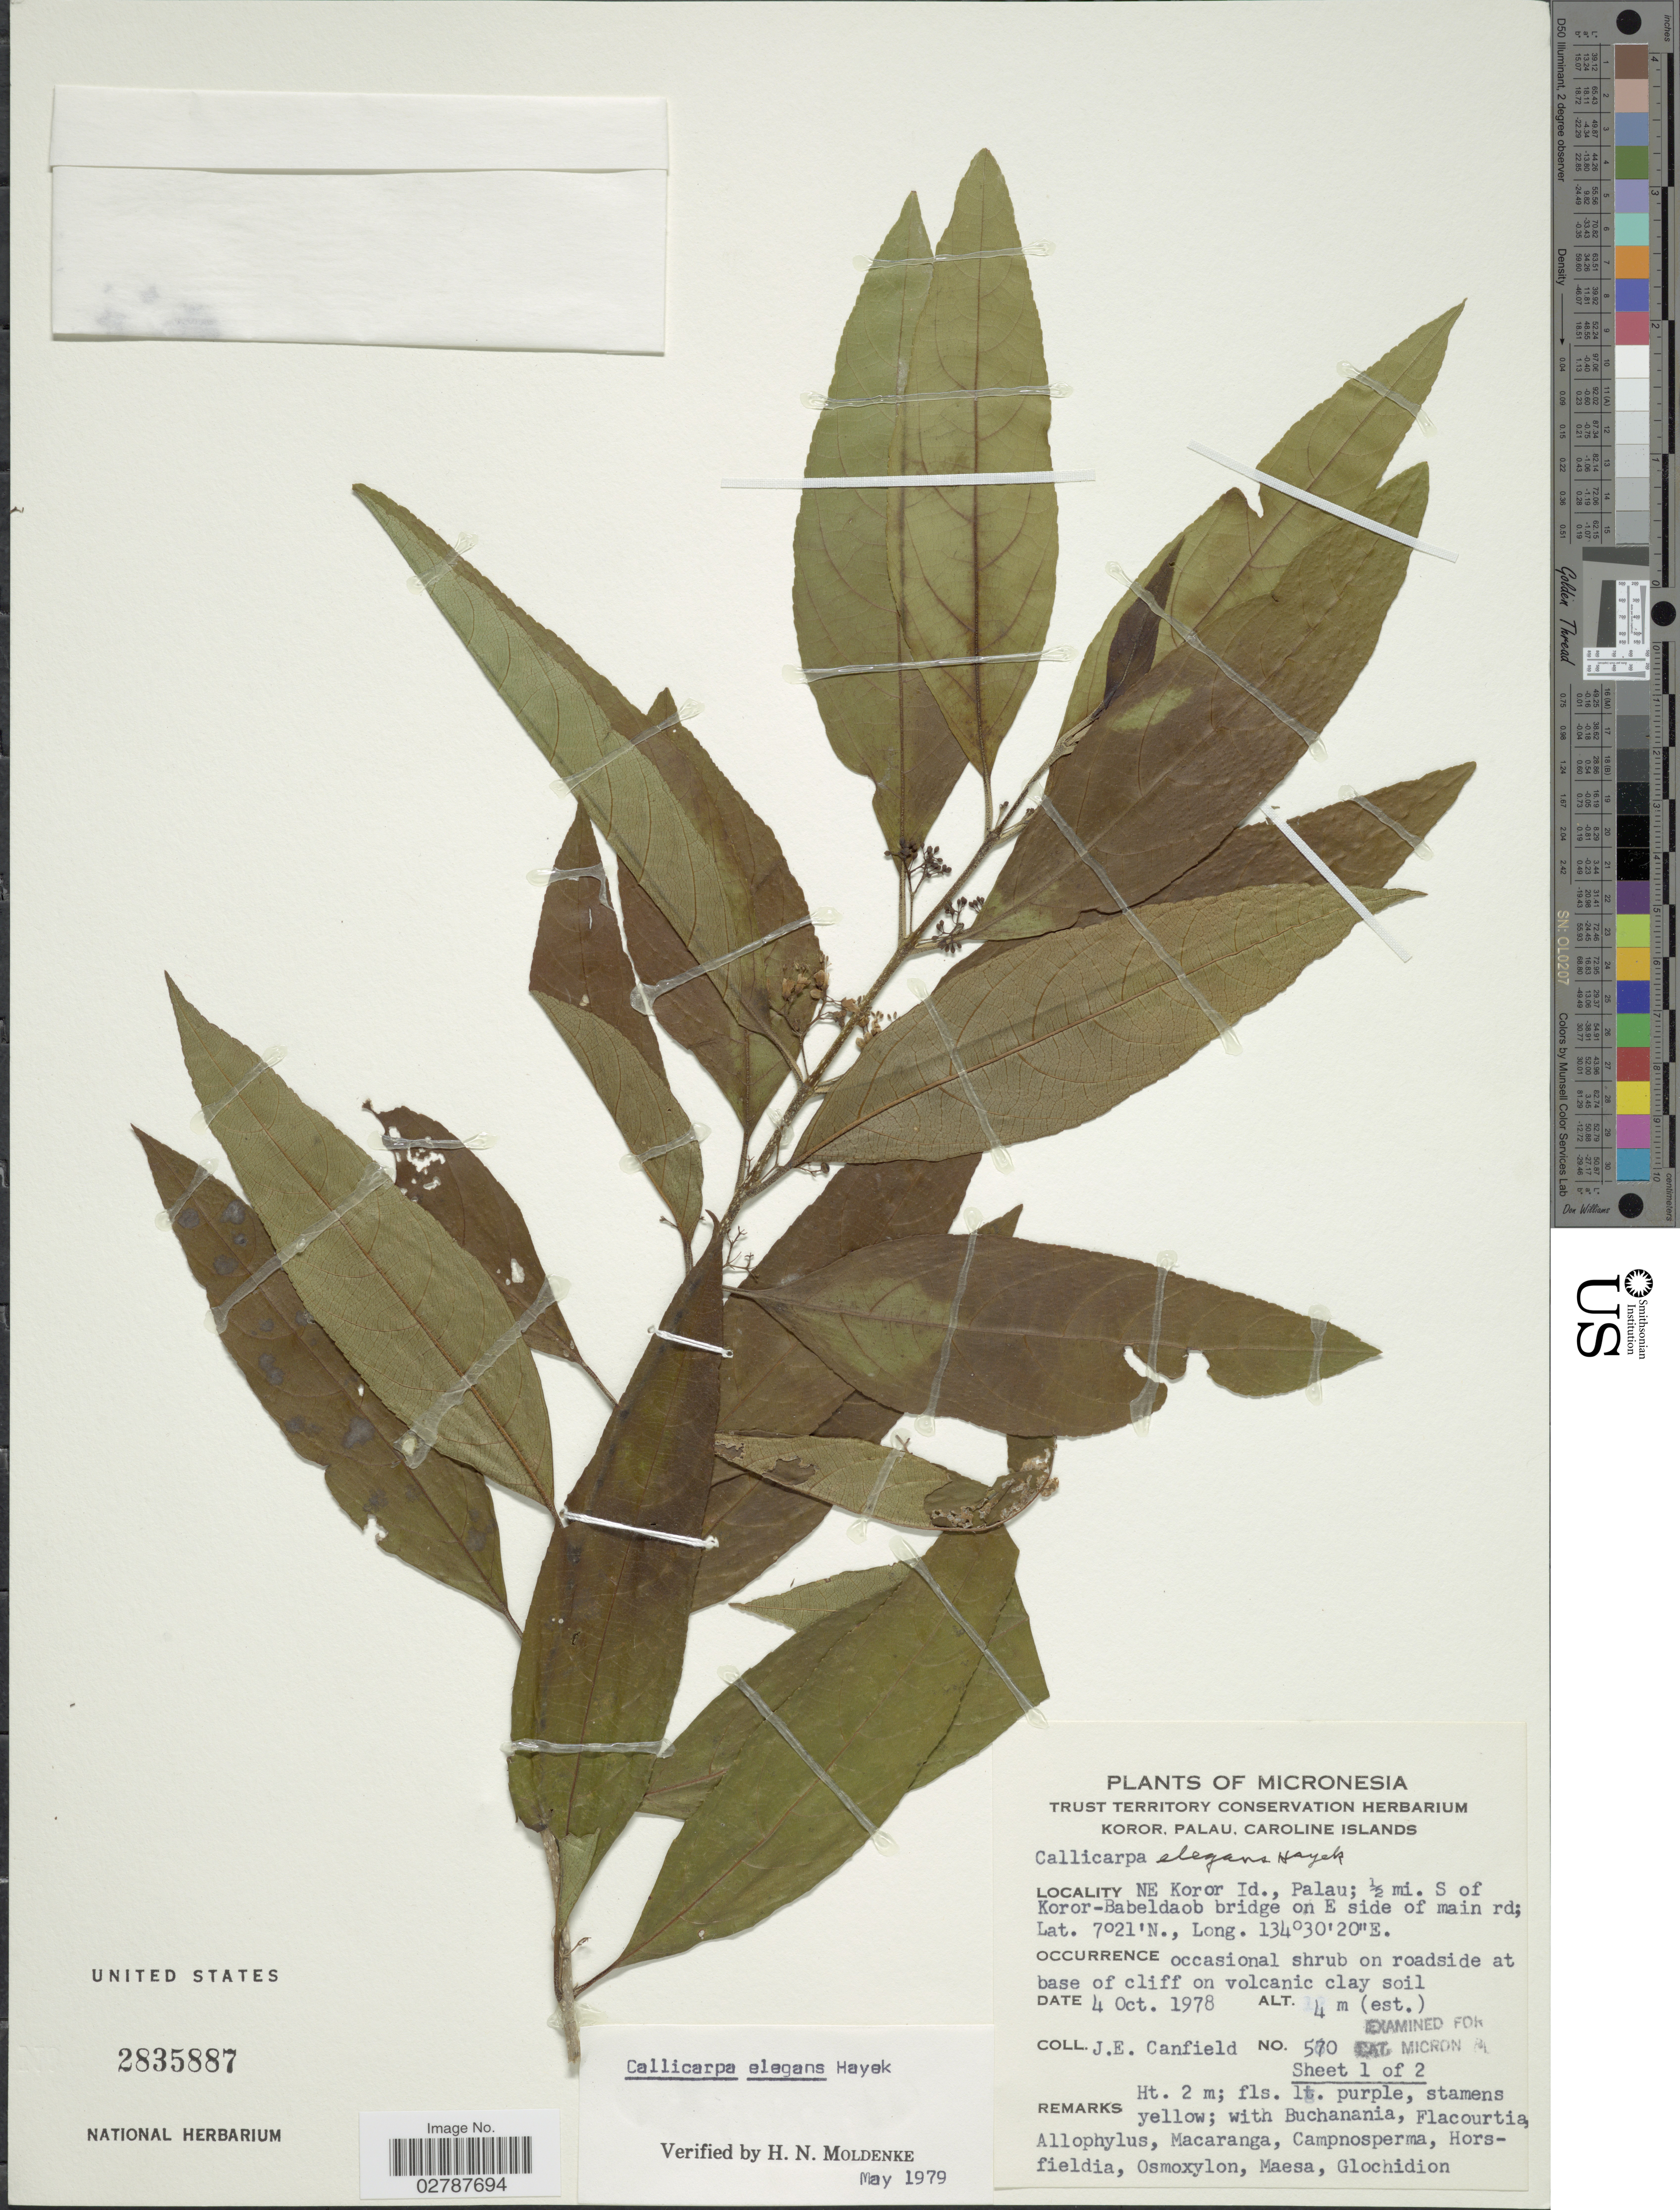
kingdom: Plantae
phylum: Tracheophyta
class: Magnoliopsida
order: Lamiales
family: Lamiaceae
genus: Callicarpa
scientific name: Callicarpa elegans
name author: Hayek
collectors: J. E. Canfield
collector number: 570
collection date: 1978-10-04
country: Palau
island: Babeldaob [Babelthuap]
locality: Micronesia. NE Koror Id., Palau; ½ mi. S. of Koro-Babeldaob bridge on E side of main rd.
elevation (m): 4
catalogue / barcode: US 2835887